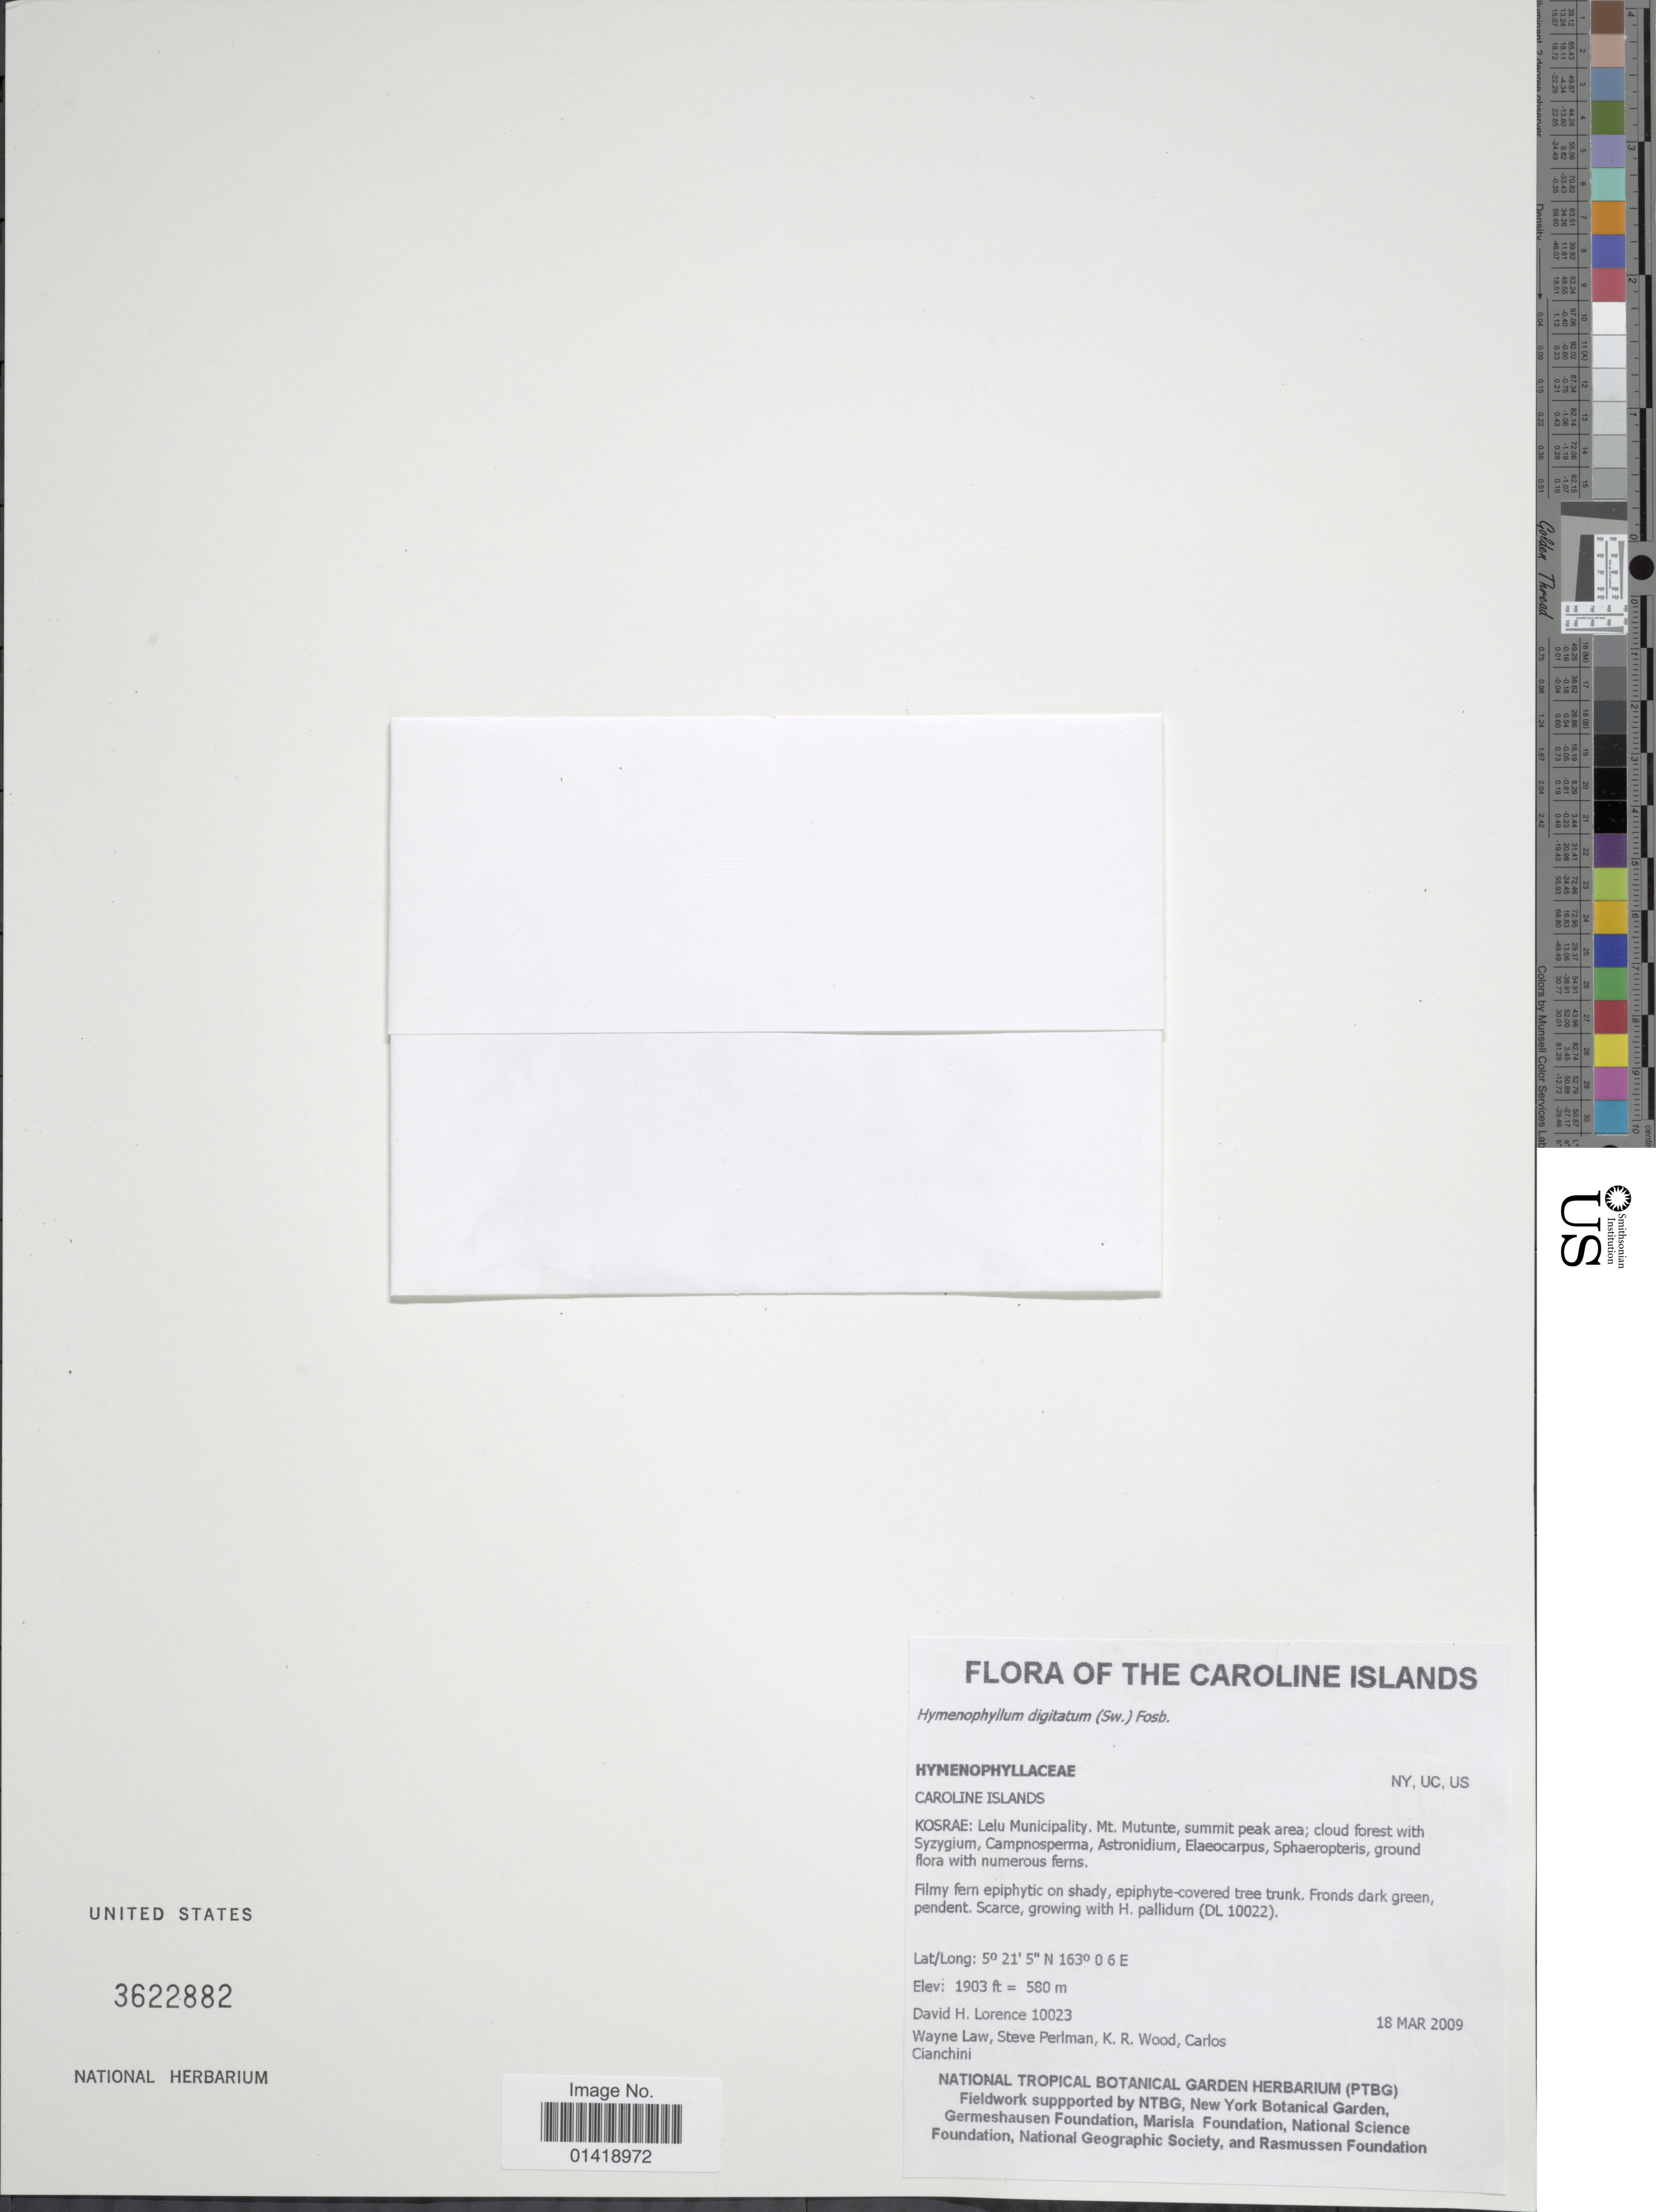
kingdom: Plantae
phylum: Tracheophyta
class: Polypodiopsida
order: Hymenophyllales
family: Hymenophyllaceae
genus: Hymenophyllum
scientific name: Hymenophyllum digitatum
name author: (Sw.) Fosberg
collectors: D. Lorence, W. Law, S. Perlman, K. R. Wood & C. Cianchini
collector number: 10023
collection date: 2009-03-18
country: Micronesia, Federated States of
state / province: Kosrae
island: Lelu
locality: Caroline Islands Kosrae: Lelu municipality Mt. Mutunte summit peak area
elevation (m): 580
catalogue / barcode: US 3622882